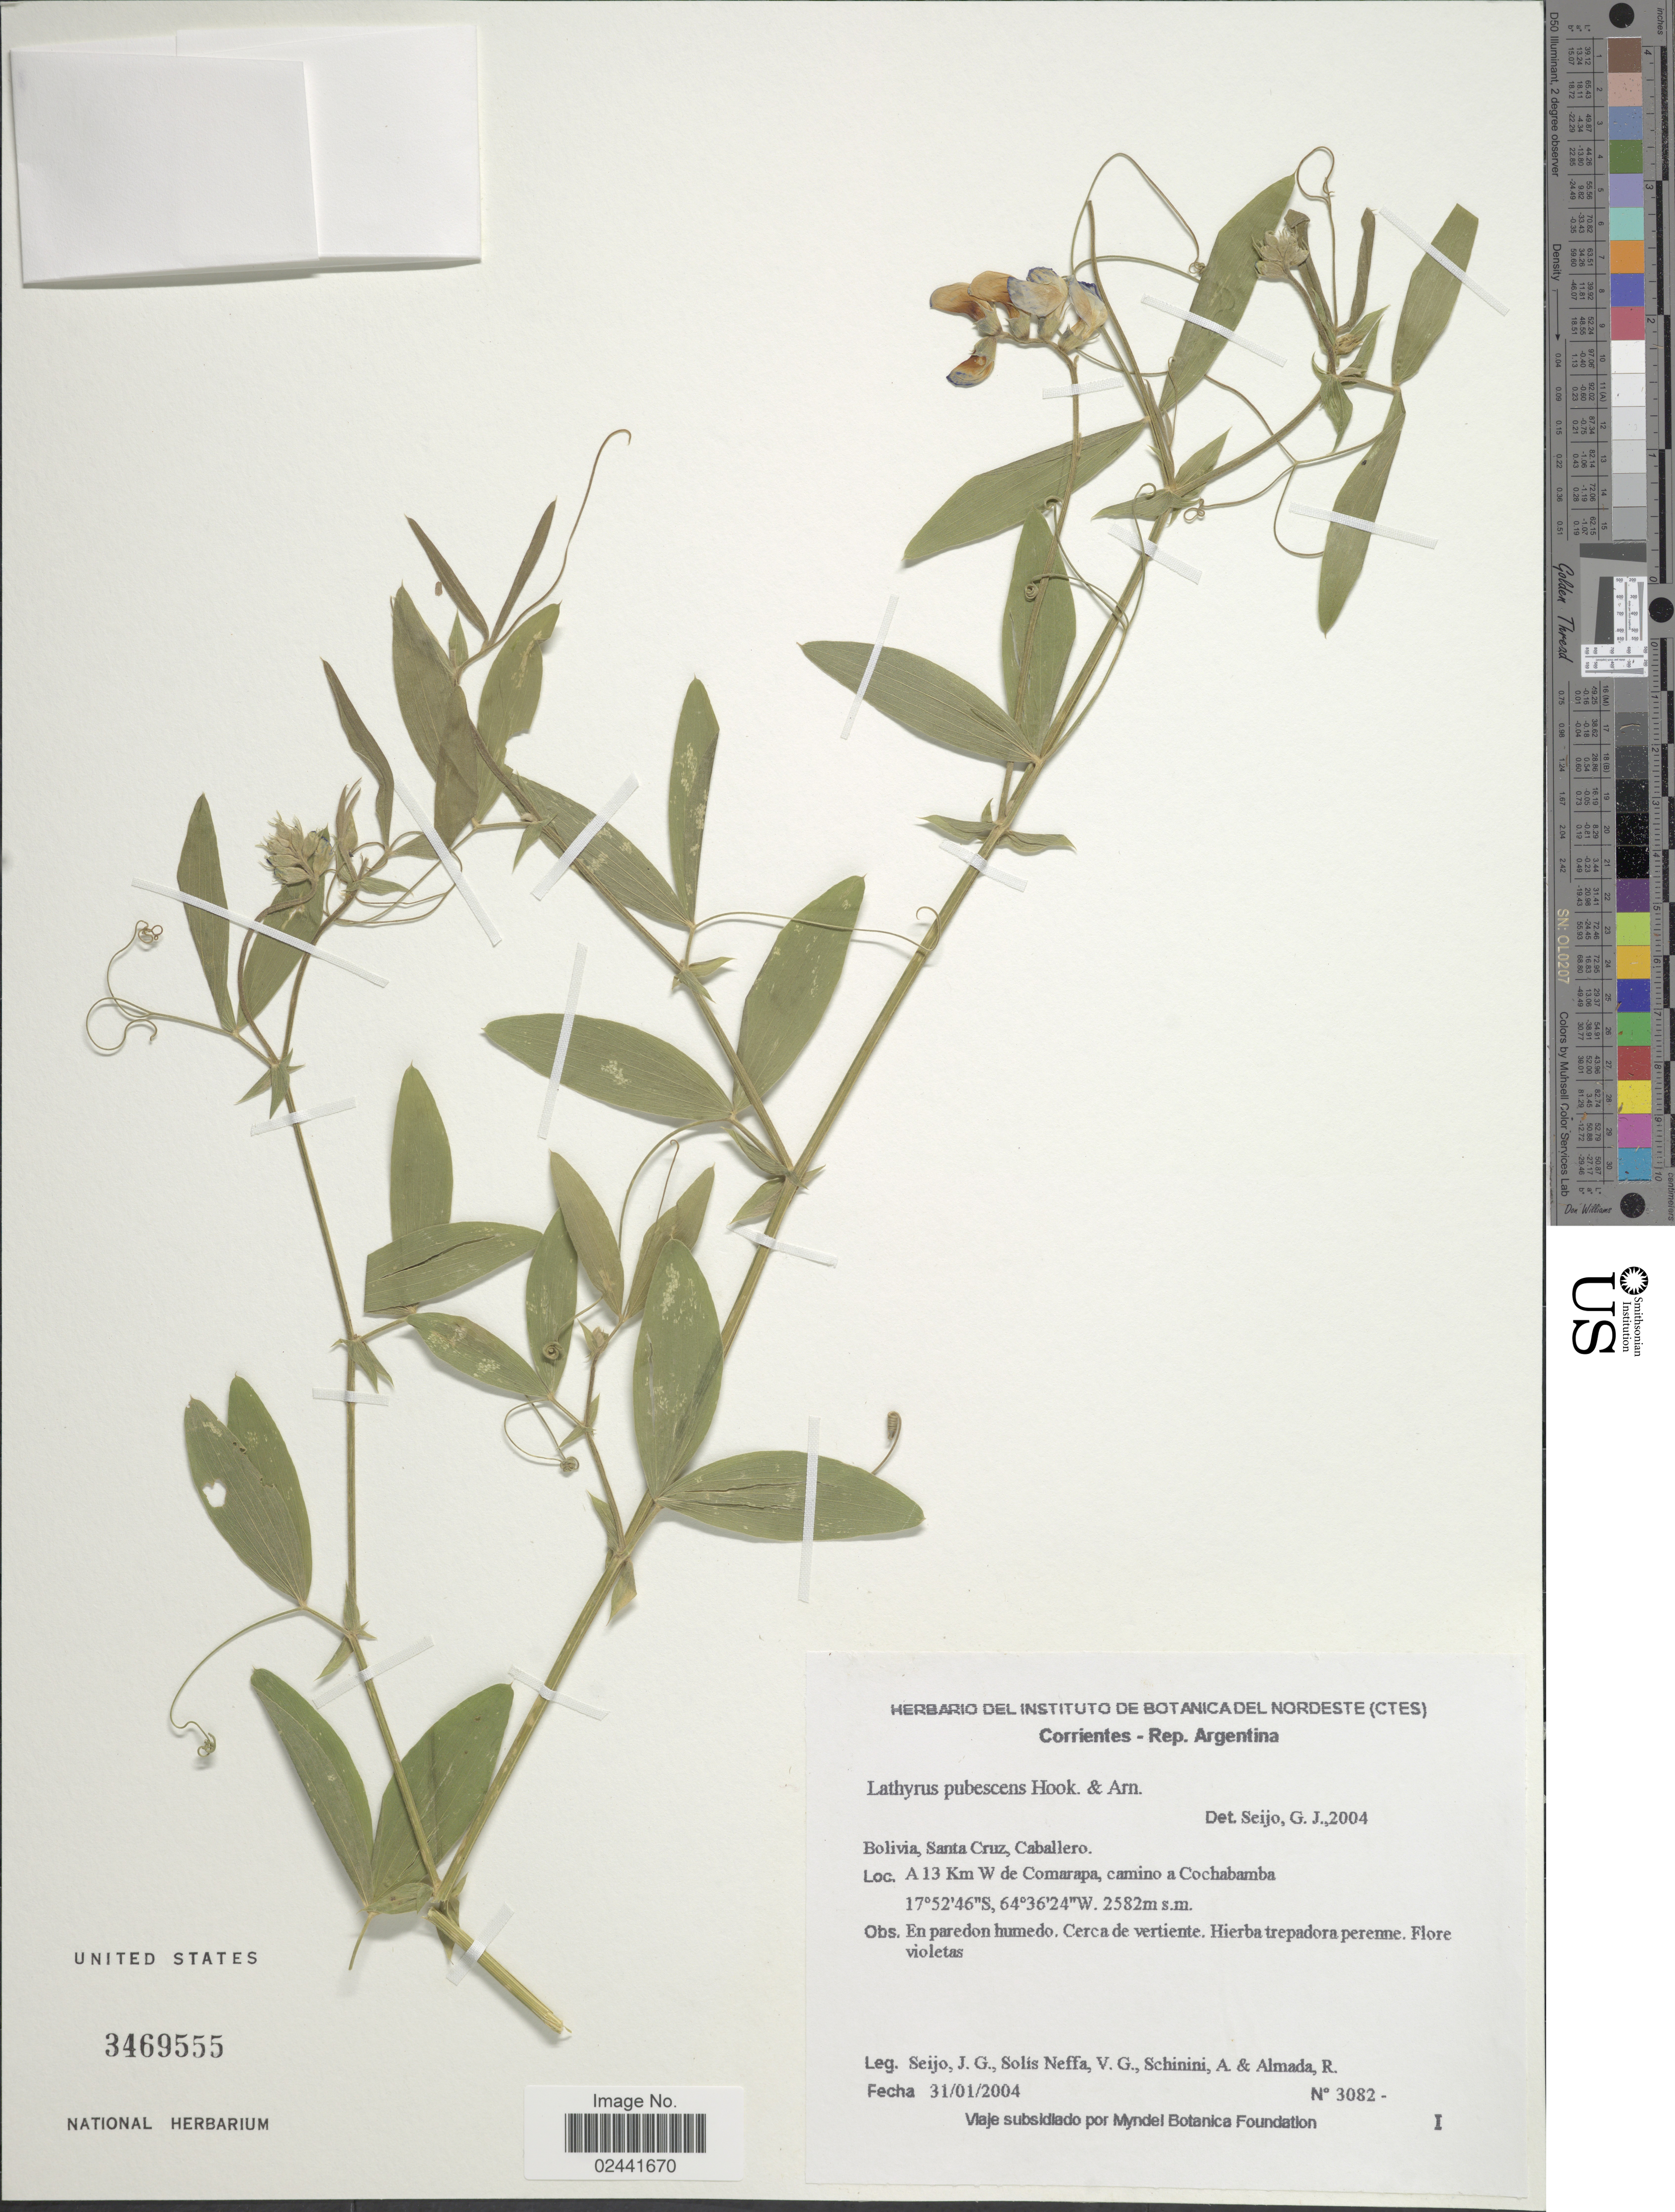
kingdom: Plantae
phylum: Tracheophyta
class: Magnoliopsida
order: Fabales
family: Fabaceae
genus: Lathyrus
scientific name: Lathyrus pubescens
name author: Hook. & Arn.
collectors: J. Seijo, V. Solis Neffa, A. Schinini & R. Almada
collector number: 3082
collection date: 2004-01-31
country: Bolivia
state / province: Santa Cruz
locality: Caballero, A 13 Km W de Comarapa, camino a Cochabamba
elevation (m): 2582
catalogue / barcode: US 3469555